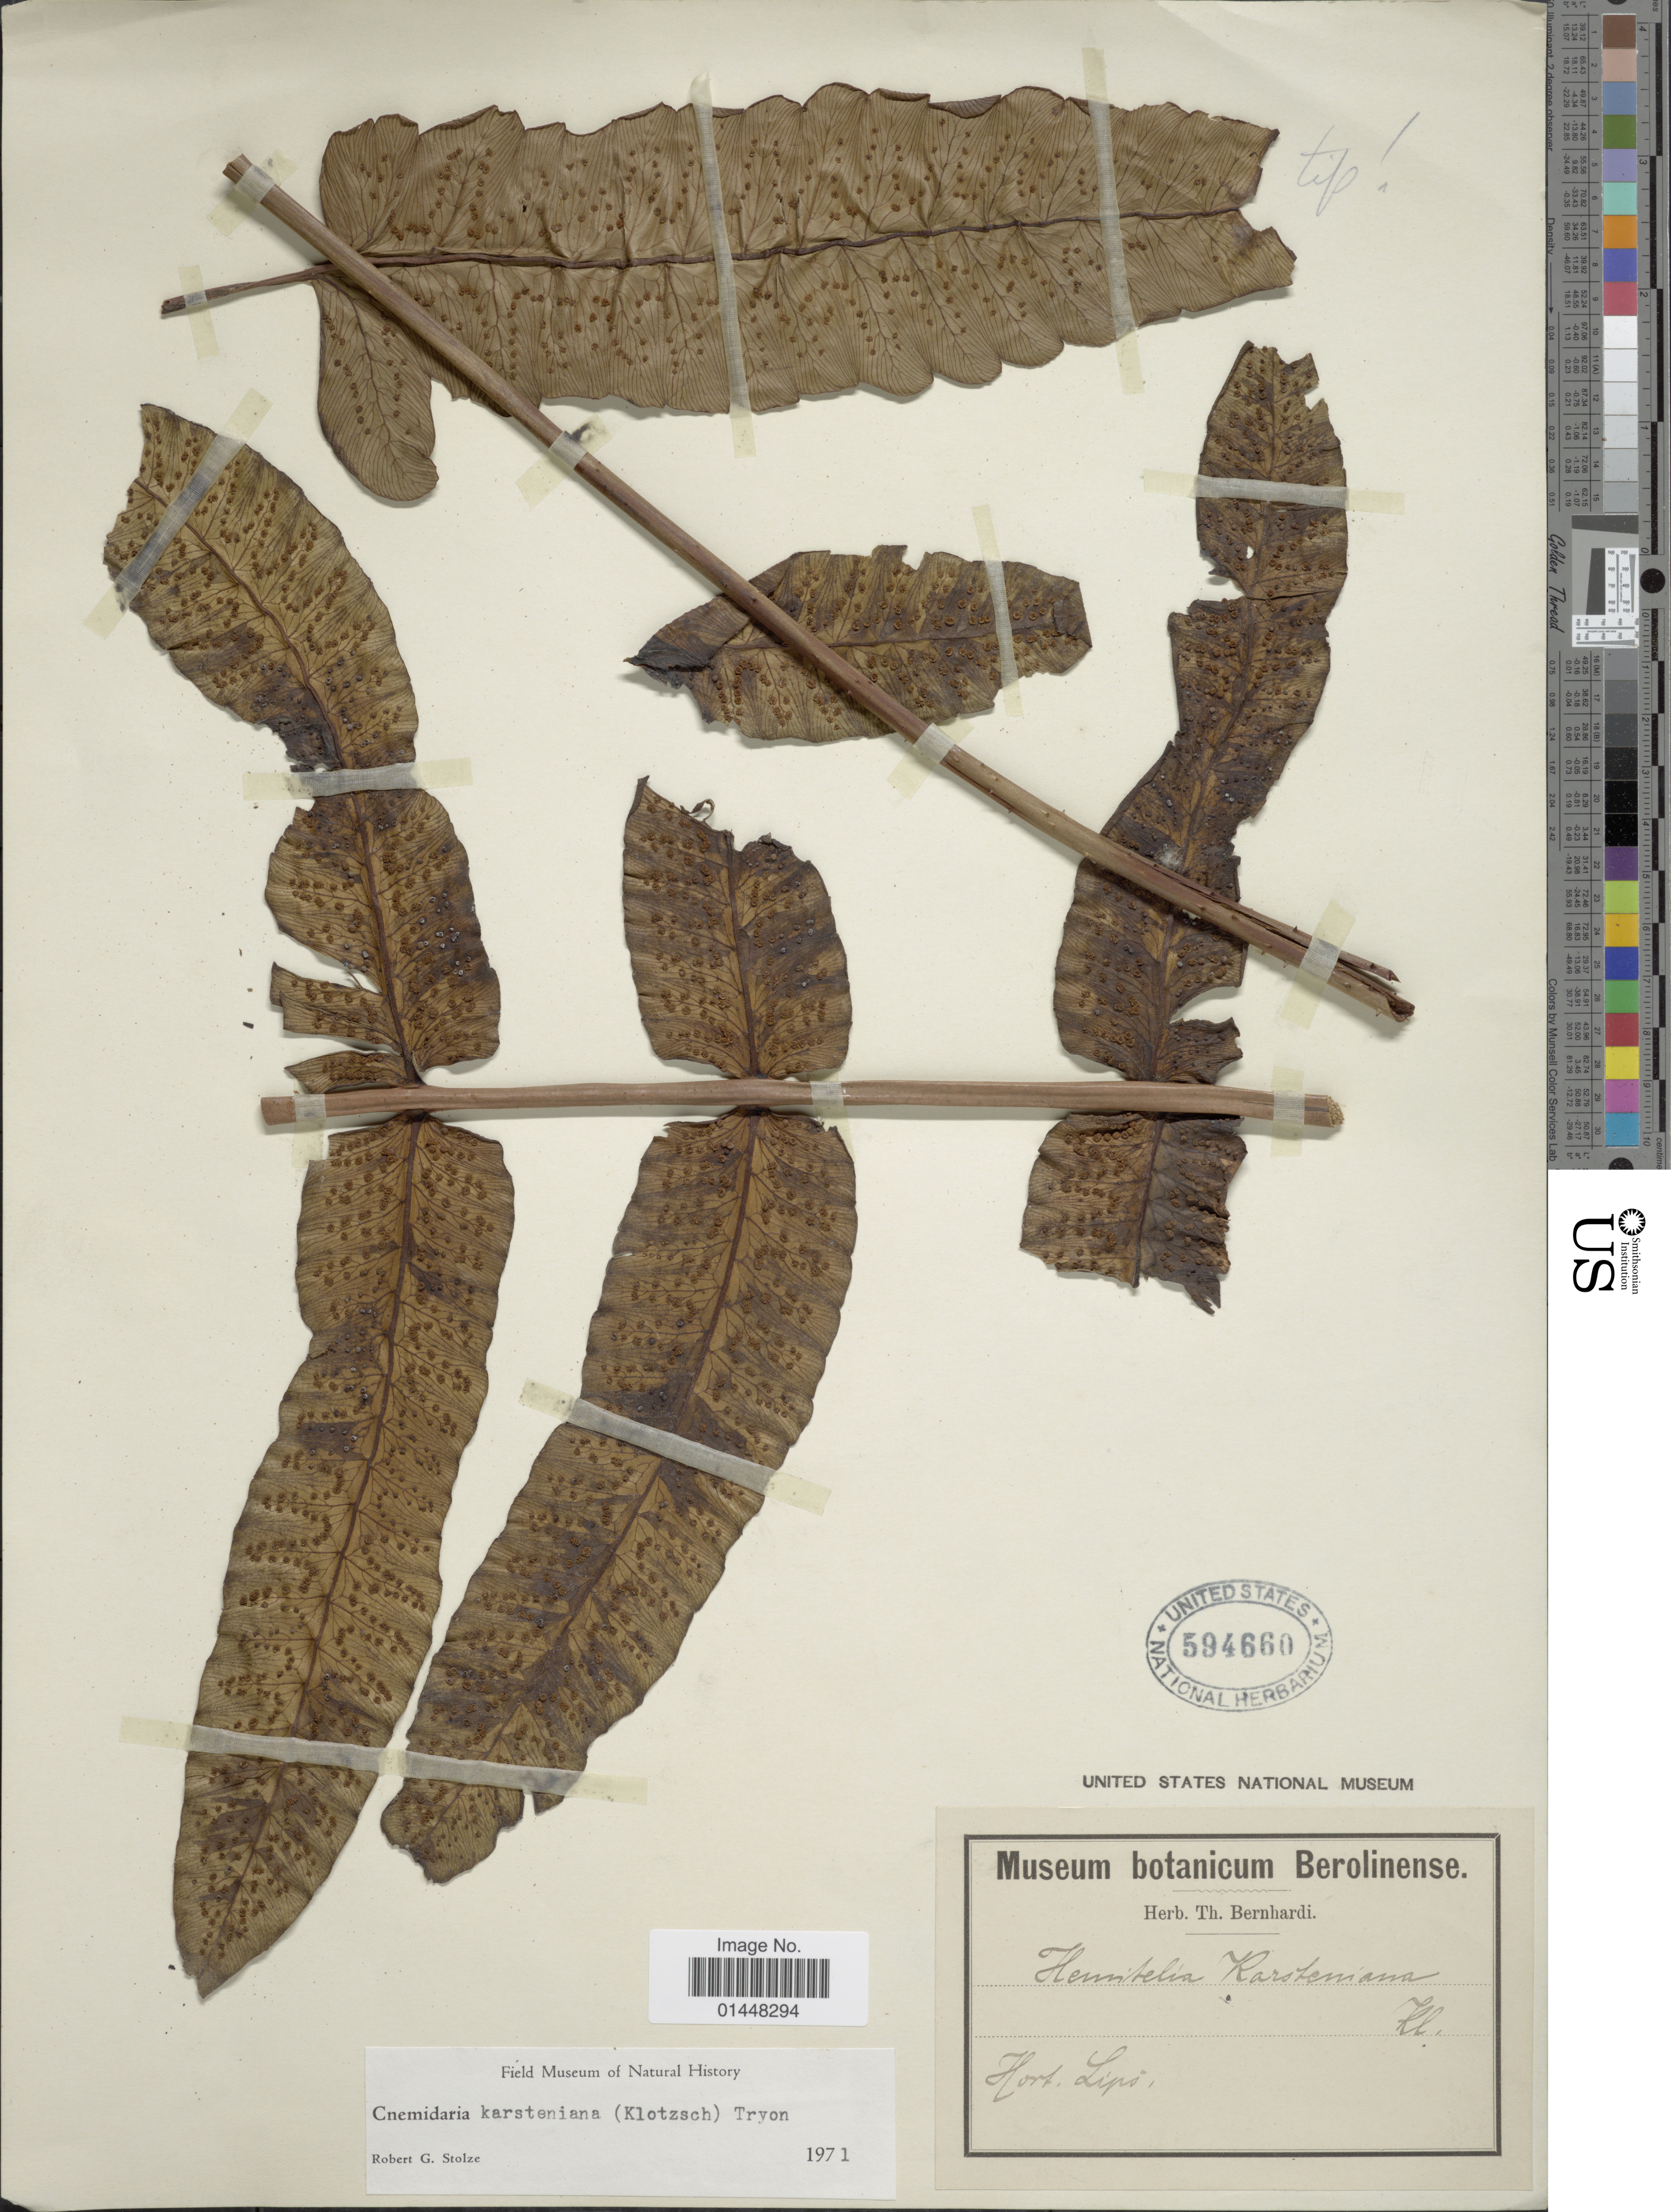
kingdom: Plantae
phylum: Tracheophyta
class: Polypodiopsida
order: Cyatheales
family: Cyatheaceae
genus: Cyathea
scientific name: Cyathea karsteniana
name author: (Klotzsch) Domin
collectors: ex herb. Bernhardi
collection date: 1971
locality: Hort. Lips.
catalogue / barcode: US 594660